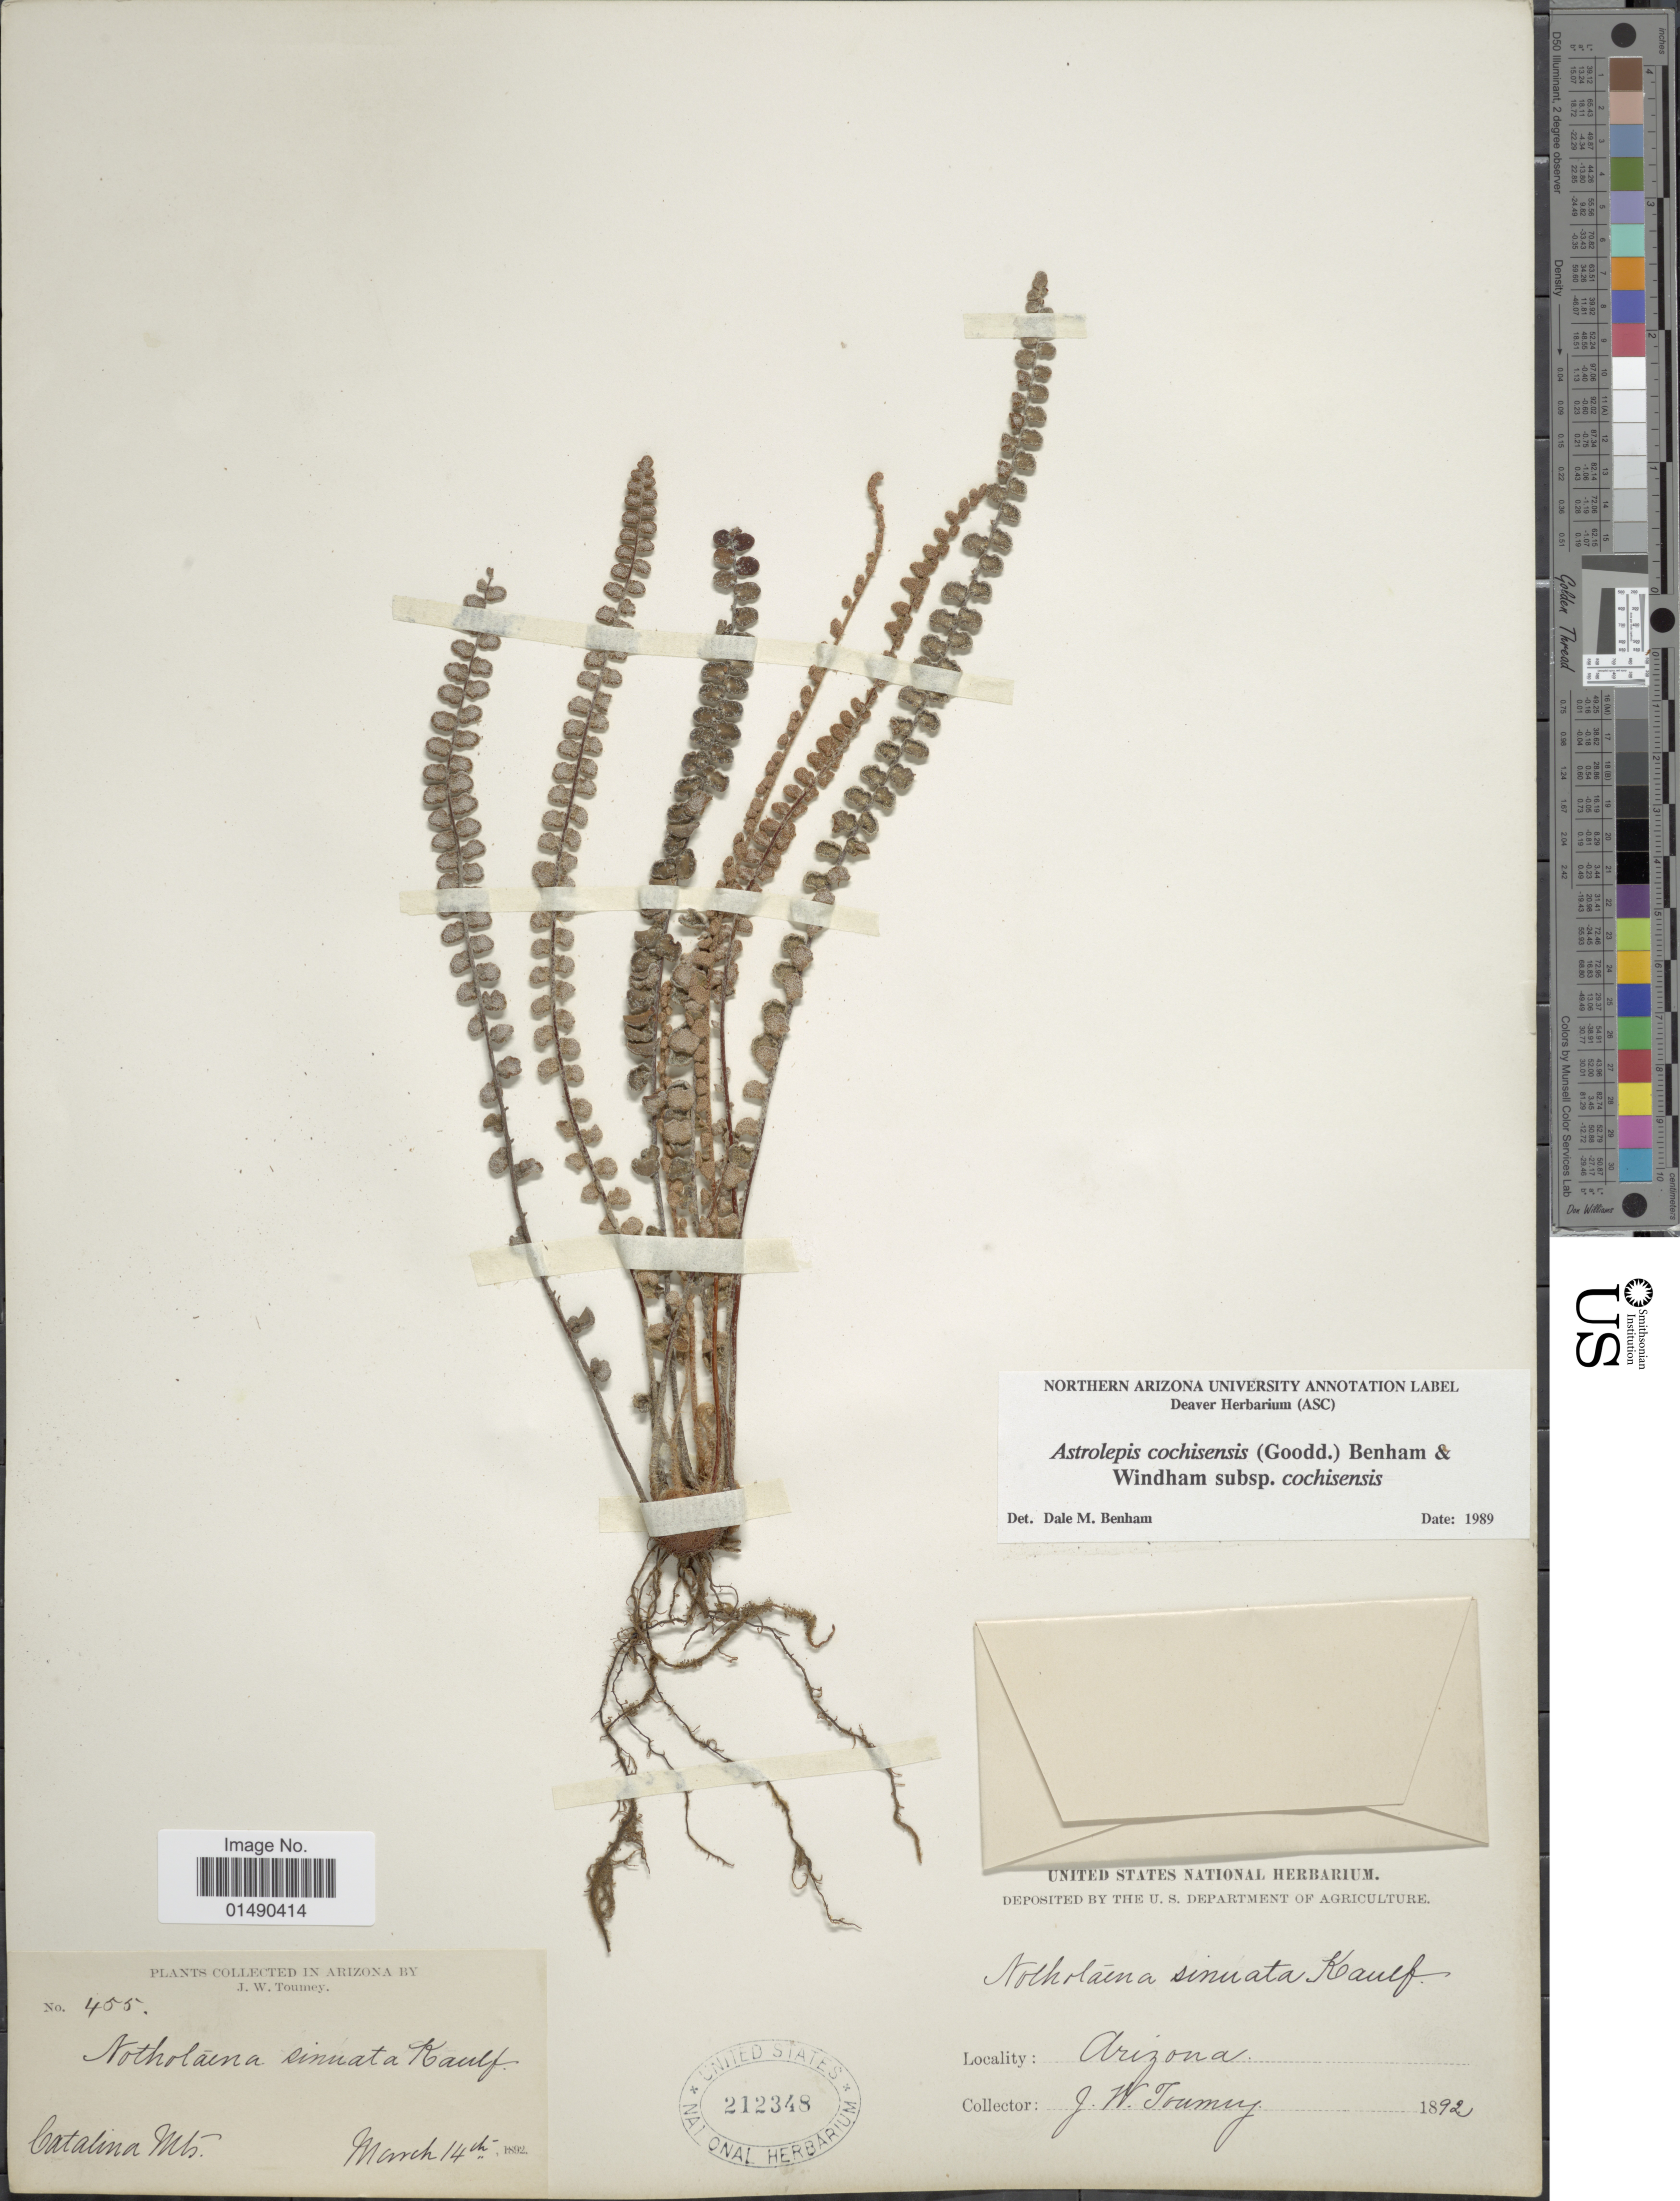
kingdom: Plantae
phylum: Tracheophyta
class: Polypodiopsida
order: Polypodiales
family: Pteridaceae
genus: Astrolepis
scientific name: Astrolepis cochisensis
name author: (C.O. Goodd.) D.M. Benham & Windham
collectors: J. W. Toumey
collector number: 455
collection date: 1892-03-14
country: United States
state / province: Arizona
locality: Catalina Mts.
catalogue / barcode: US 212348